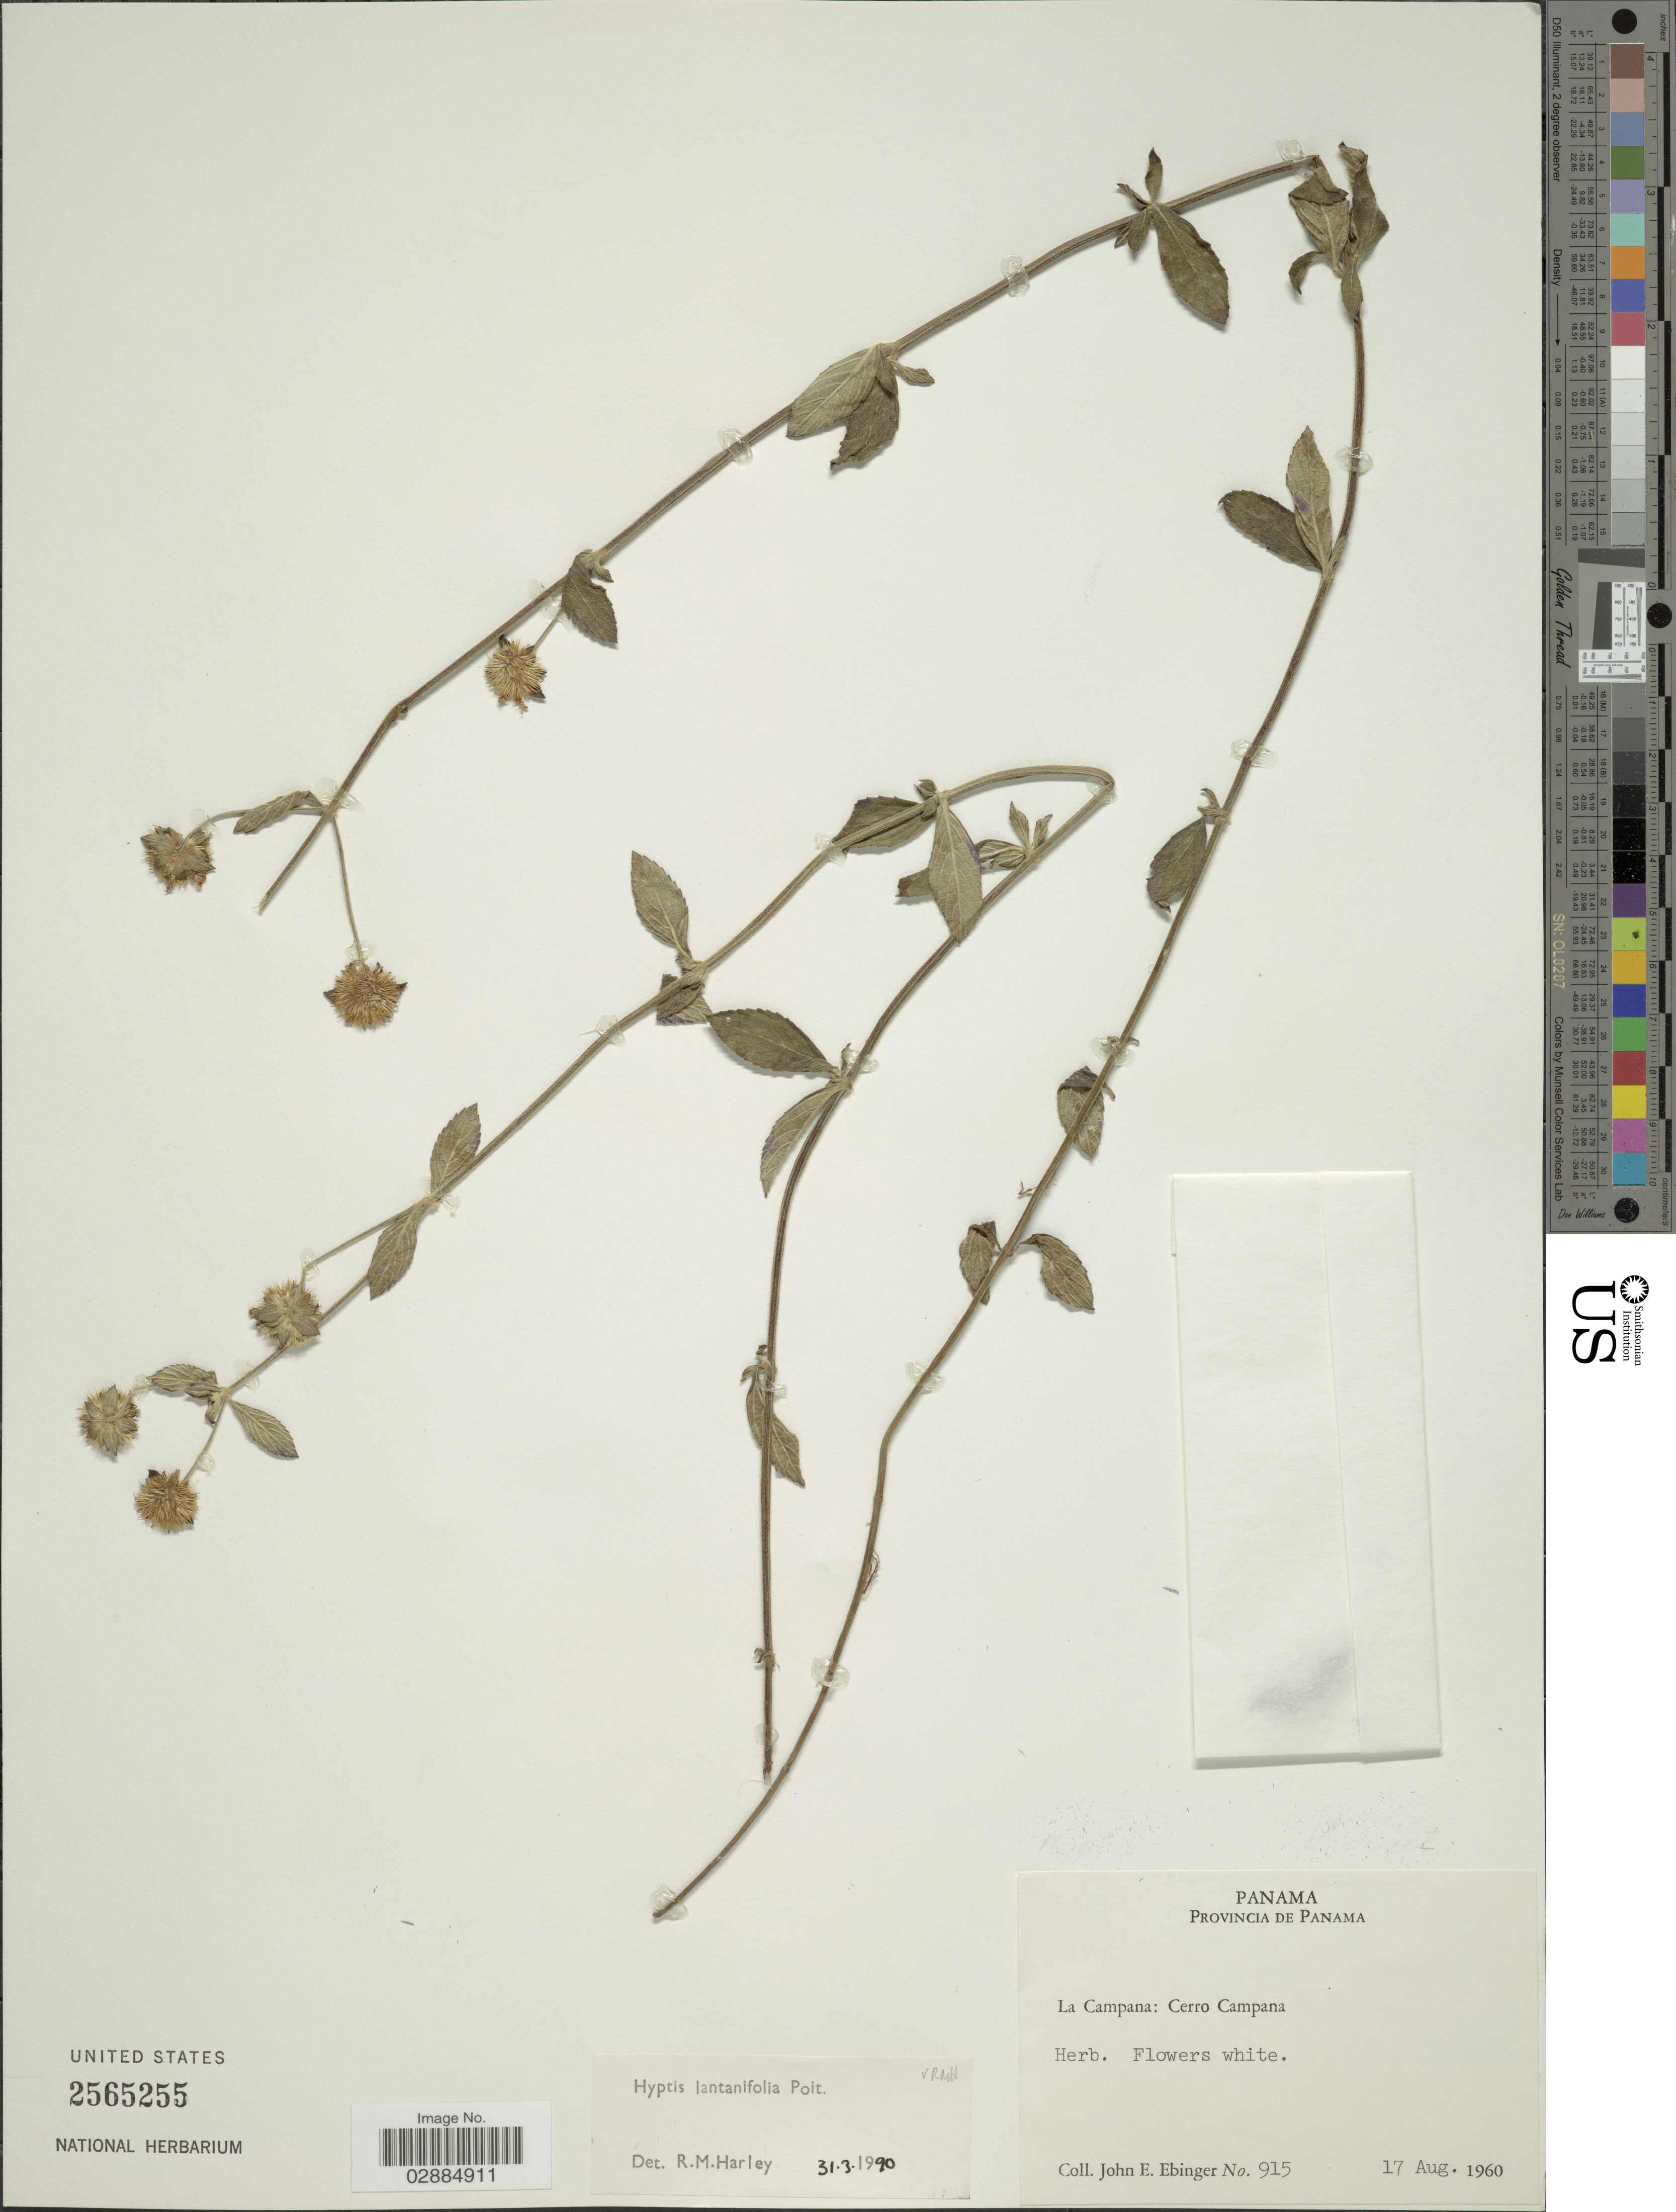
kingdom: Plantae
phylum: Tracheophyta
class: Magnoliopsida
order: Lamiales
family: Lamiaceae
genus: Hyptis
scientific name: Hyptis lantanifolia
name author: Poit.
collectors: J. Ebinger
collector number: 915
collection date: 1960-08-17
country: Panama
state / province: Panamá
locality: La Campana: Cerro Campana.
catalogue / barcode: US 2565255